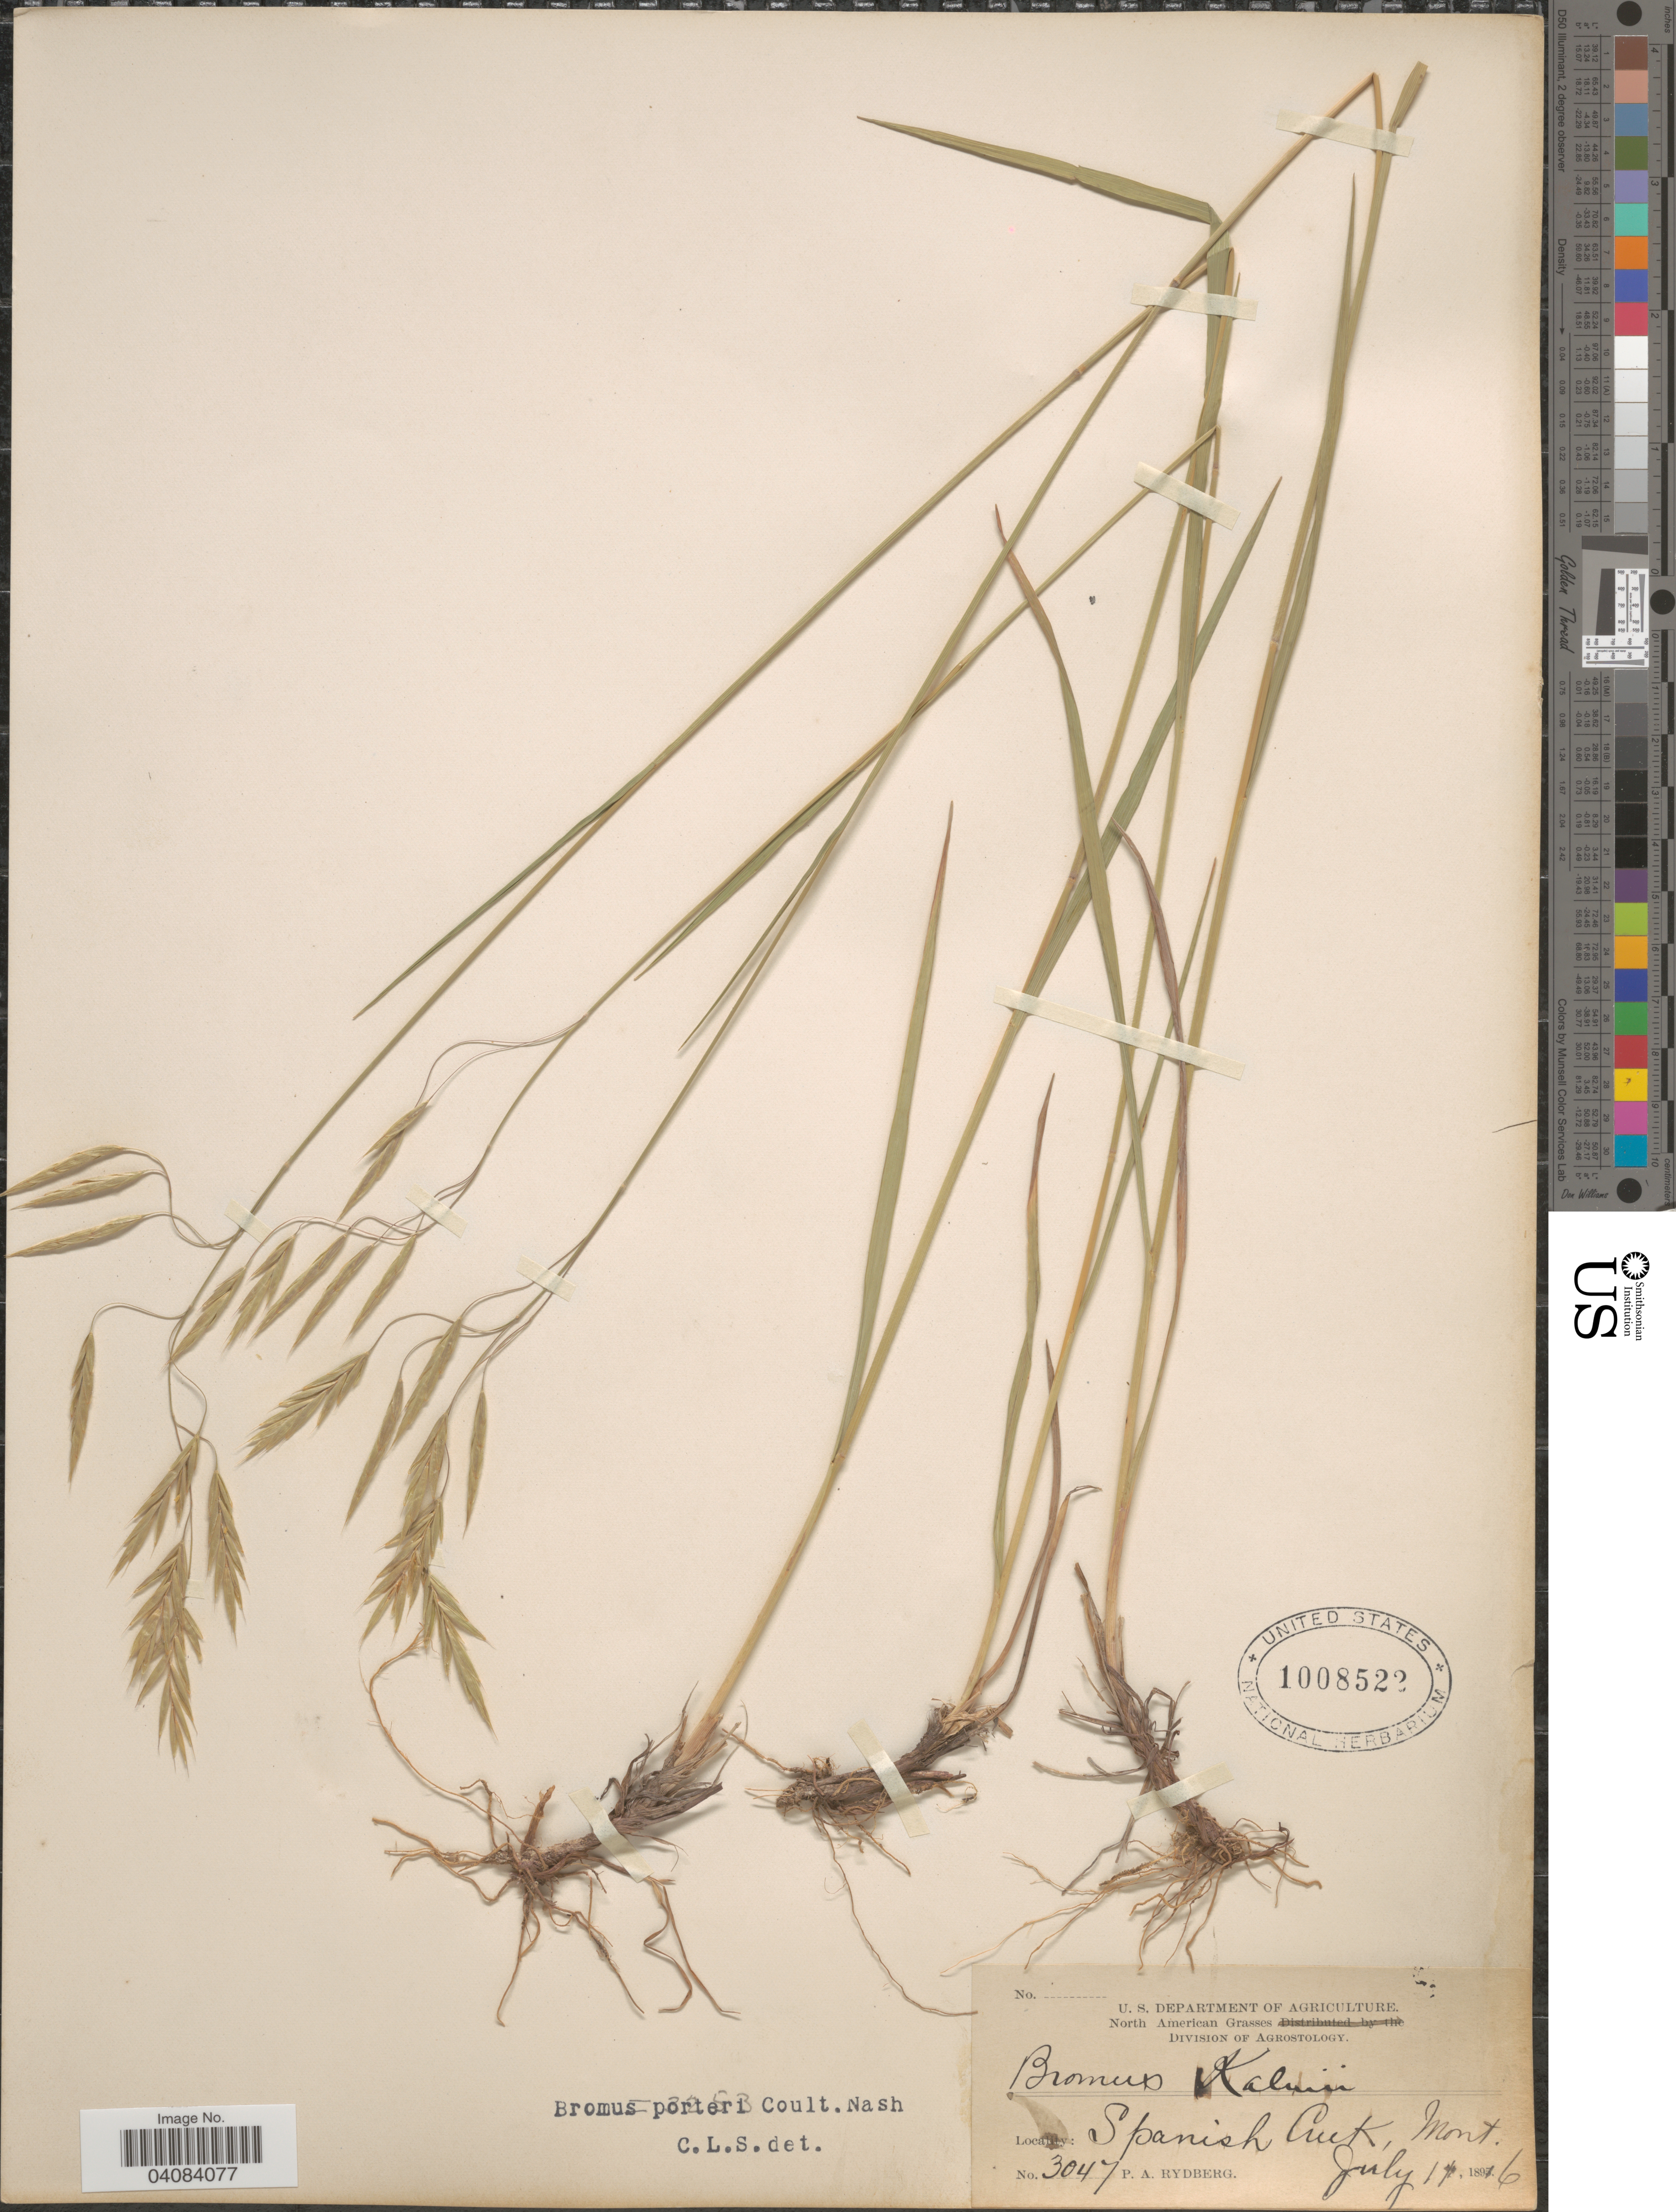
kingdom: Plantae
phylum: Tracheophyta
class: Liliopsida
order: Poales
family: Poaceae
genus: Bromus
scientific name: Bromus porteri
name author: (J.M. Coult.) Nash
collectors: P. A. Rydberg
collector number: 3047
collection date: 1896-07-11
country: United States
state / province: Montana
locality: Spanish Creek.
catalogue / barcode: US 1008522